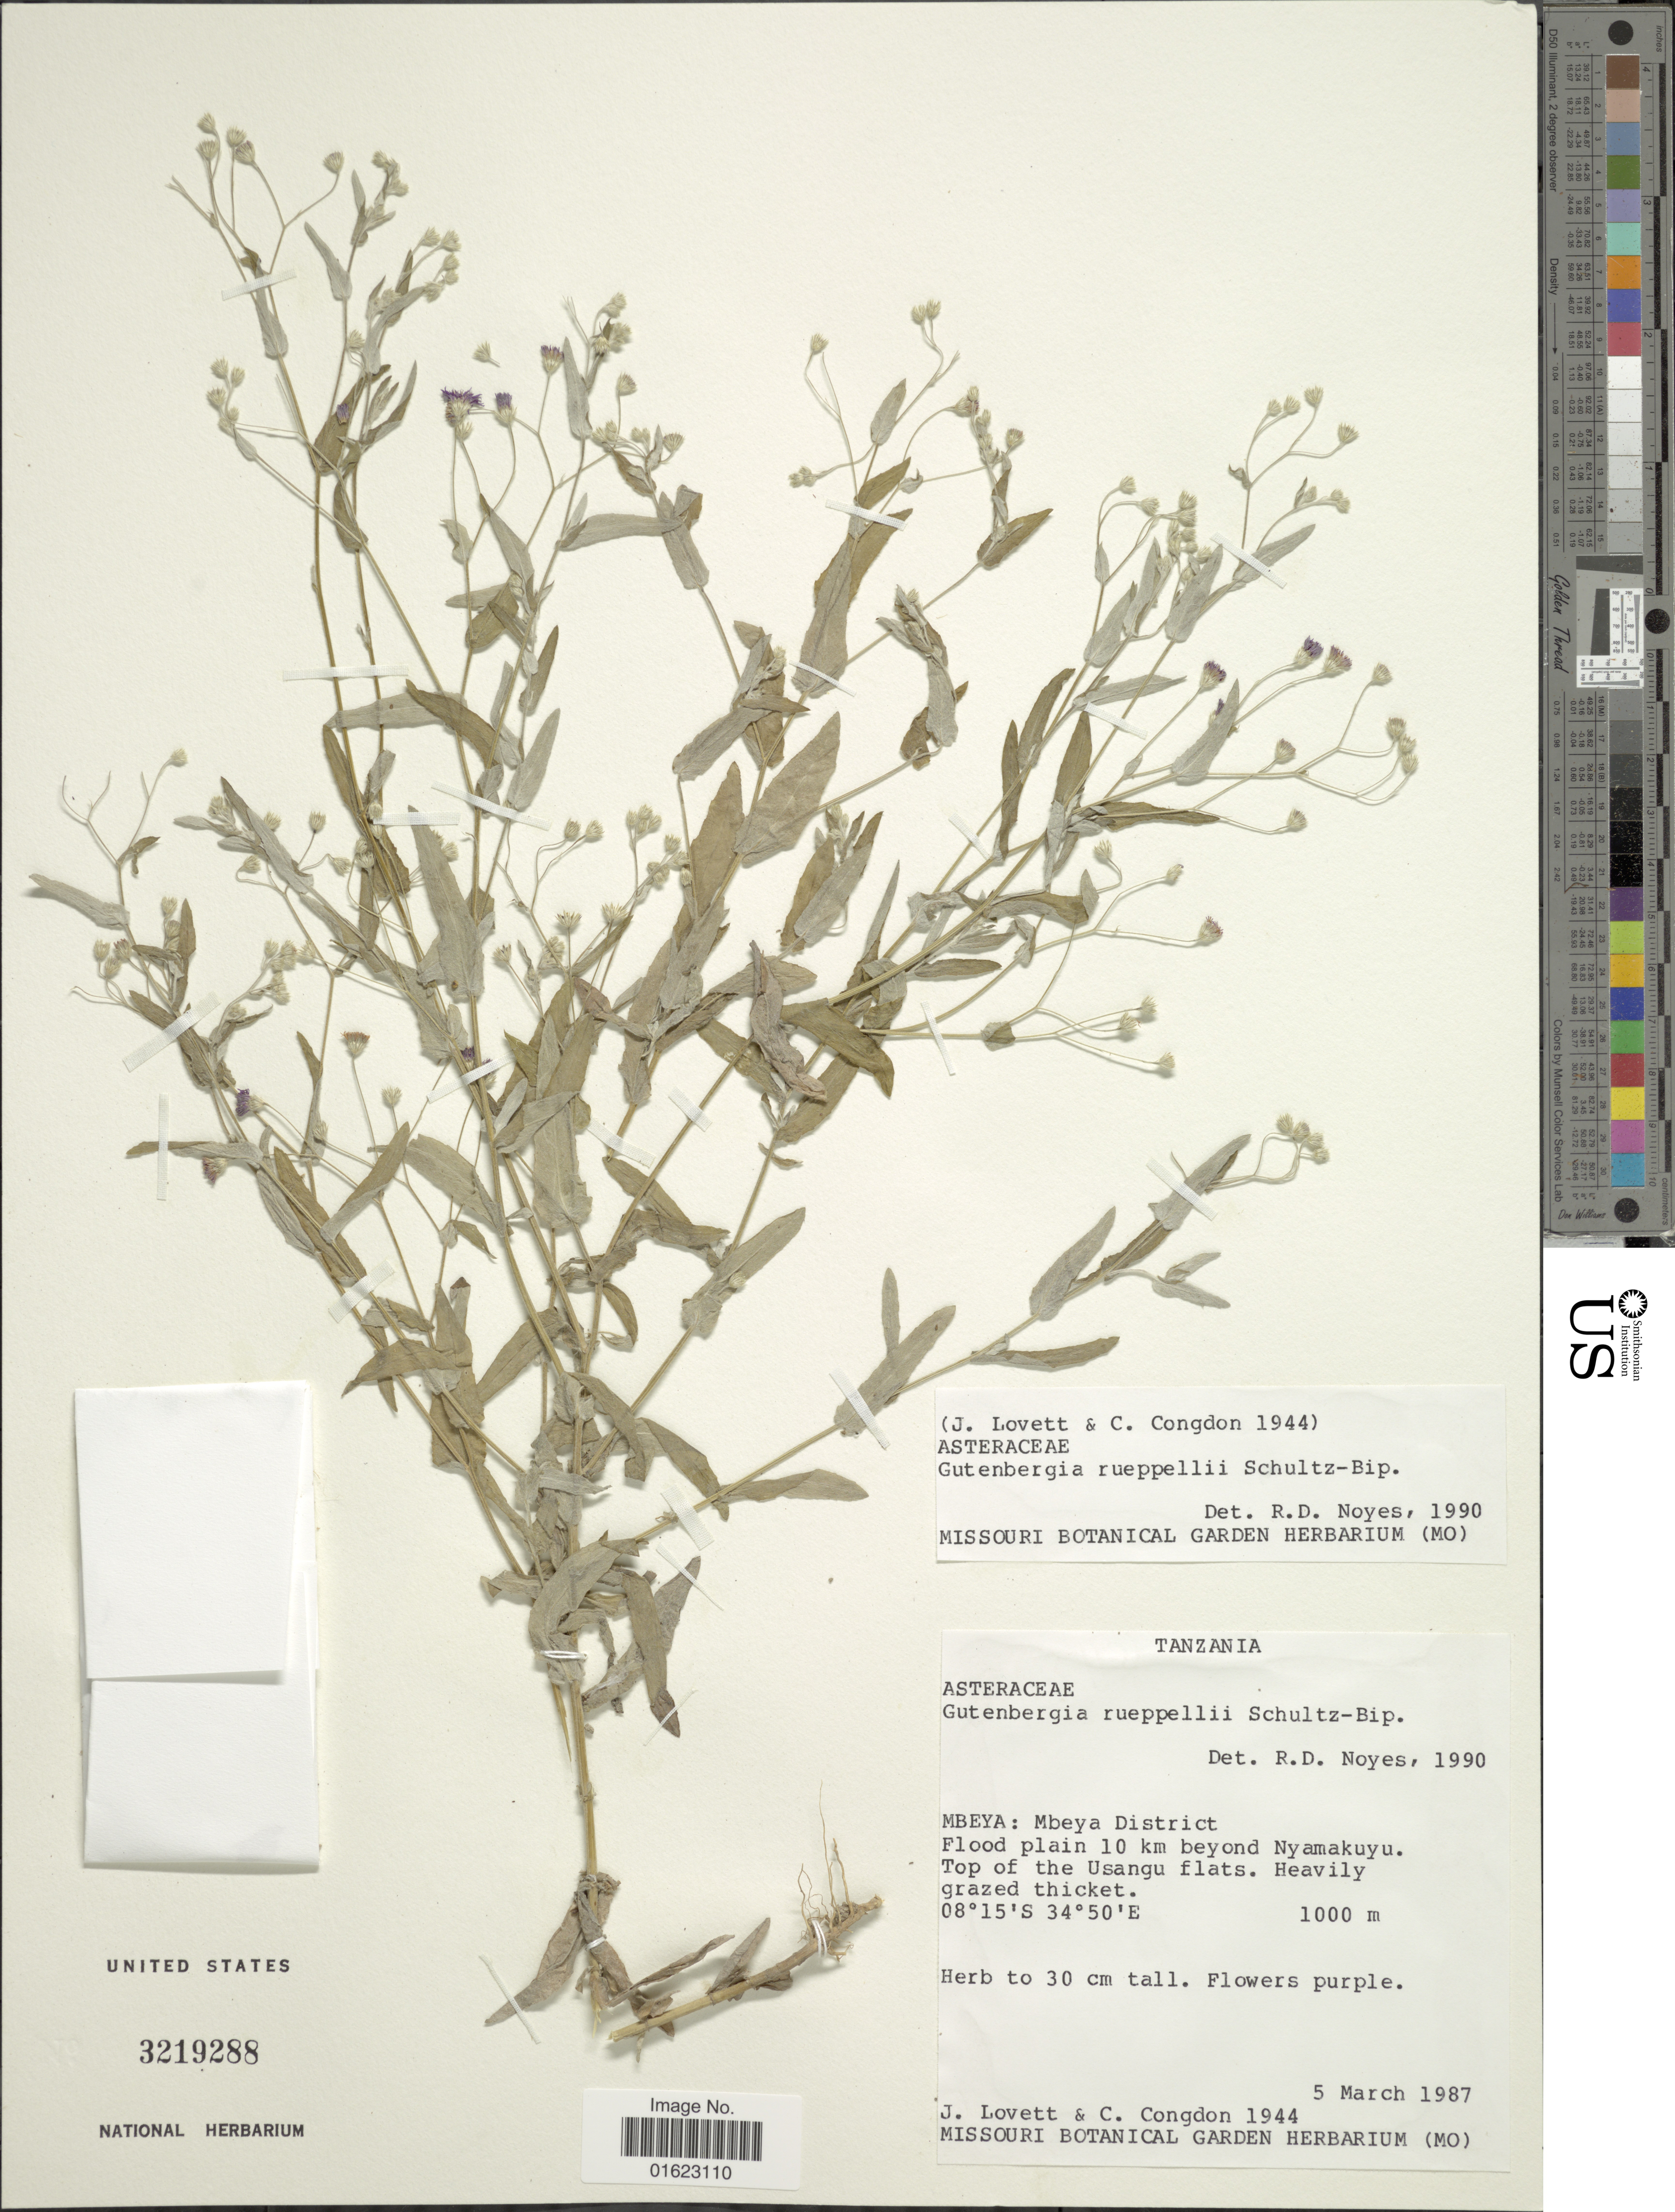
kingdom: Plantae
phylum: Tracheophyta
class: Magnoliopsida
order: Asterales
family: Asteraceae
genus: Gutenbergia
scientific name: Gutenbergia rueppellii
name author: Sch. Bip.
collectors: J. Lovett & C. Congdon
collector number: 1944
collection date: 1987-03-05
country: Tanzania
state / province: Mbeya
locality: Tanzania, Mbeya: Mbeya District, Flood plain 10 km beyond Nyamakuyu. Top of the Usanga flats.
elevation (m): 1000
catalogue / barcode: US 3219288